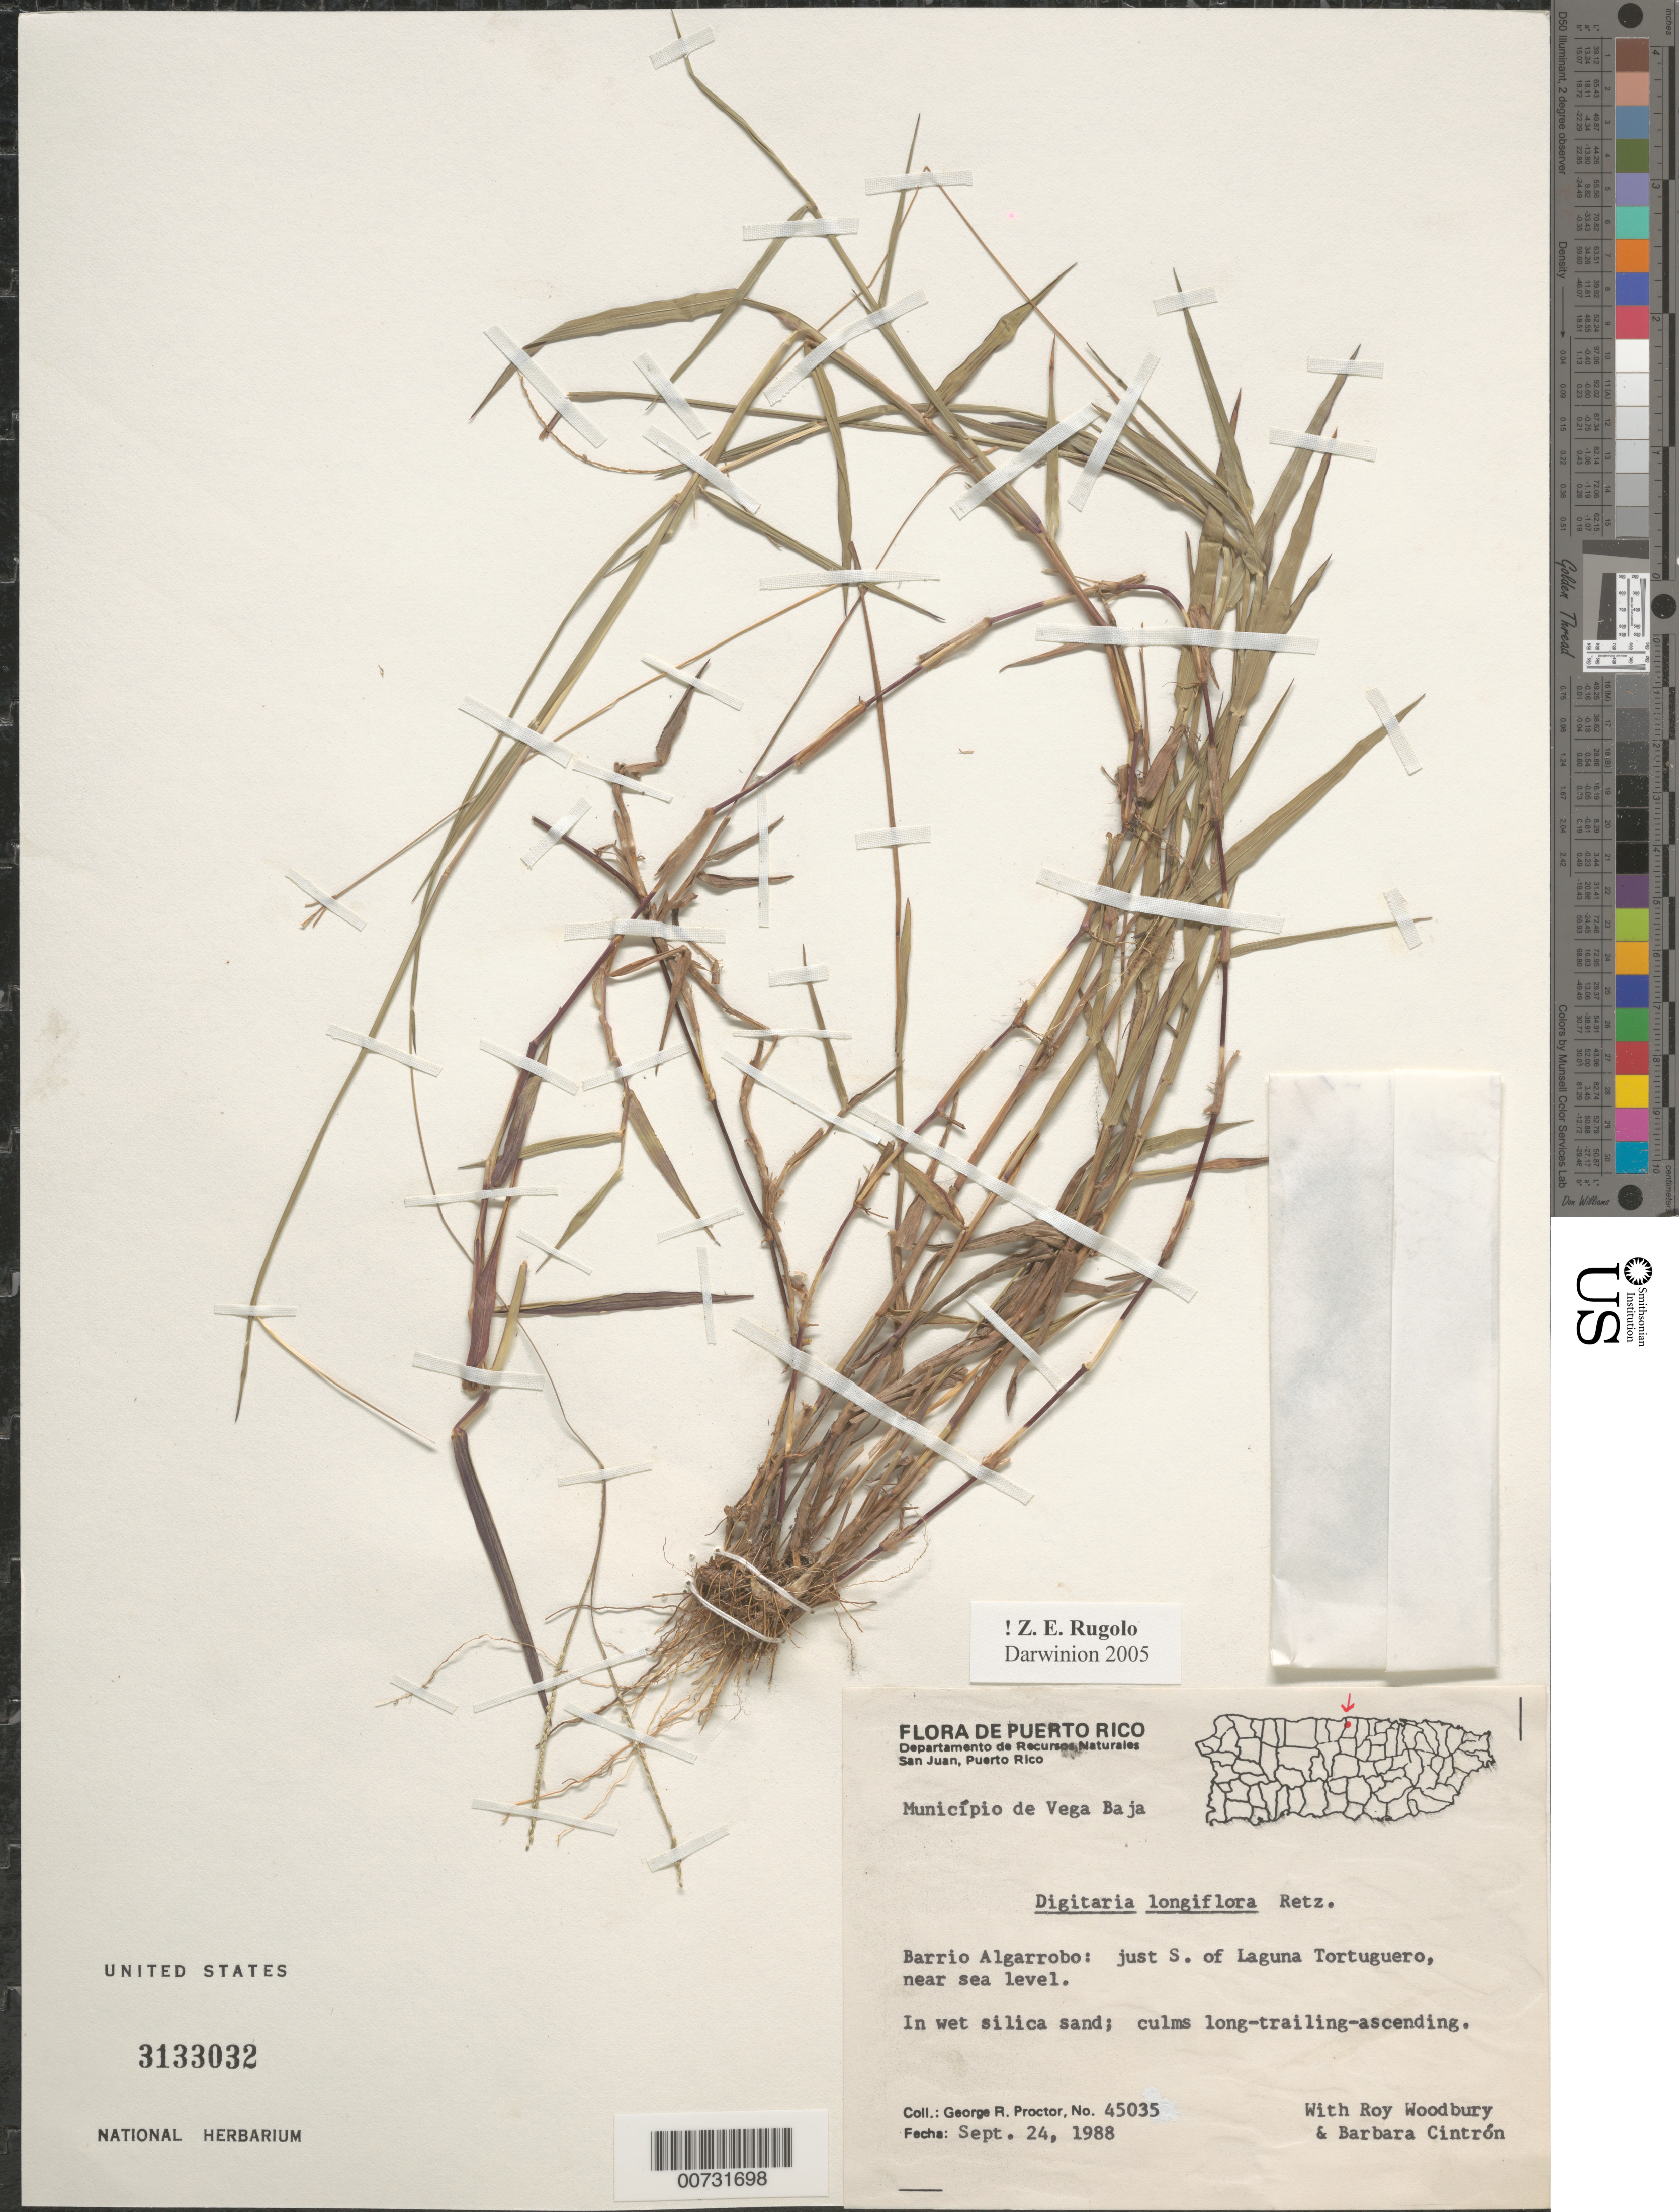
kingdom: Plantae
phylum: Tracheophyta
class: Liliopsida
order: Poales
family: Poaceae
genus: Digitaria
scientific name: Digitaria longiflora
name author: (Retz.) Pers.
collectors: G. R. Proctor, R. O. Woodbury & B. Cintrón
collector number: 45035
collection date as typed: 24 Sep 1988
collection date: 1988-09-24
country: Puerto Rico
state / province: Vega Baja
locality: Mun. Vega Baja, Barrio Algarrobo: just S of Laguna Tortuguero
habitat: In wet silica sand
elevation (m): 0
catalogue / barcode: US 3133032